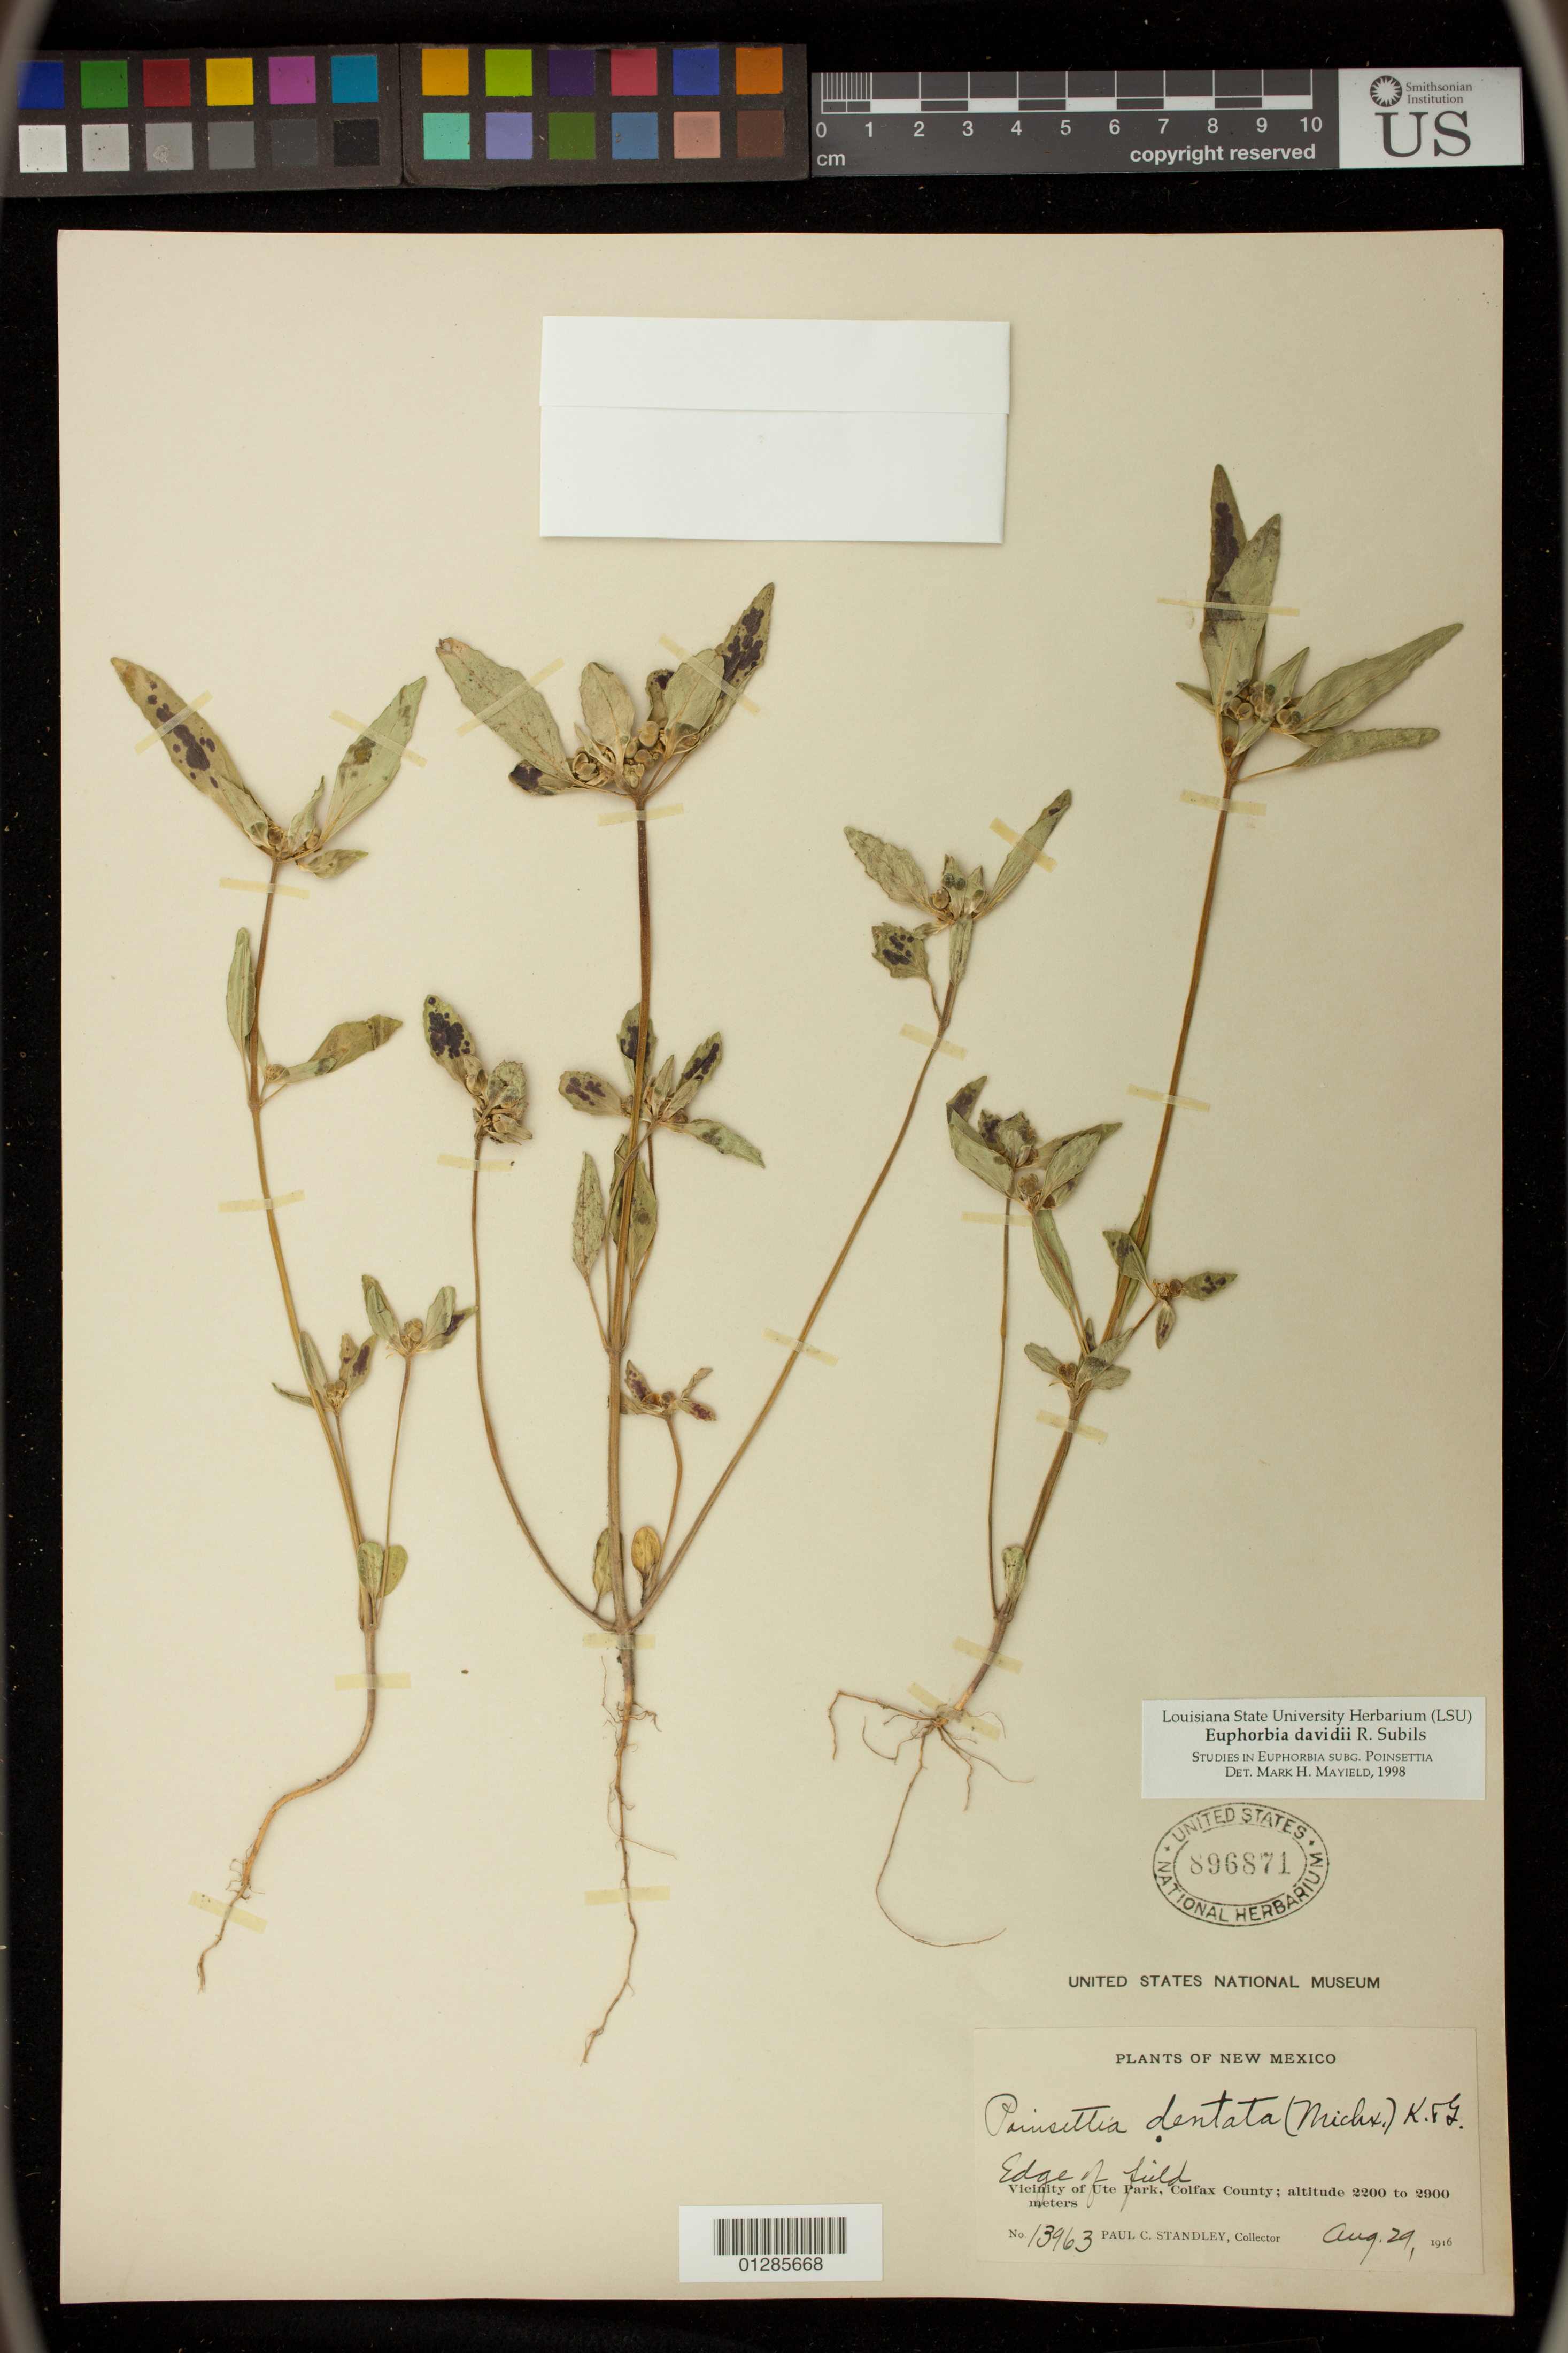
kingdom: Plantae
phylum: Tracheophyta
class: Magnoliopsida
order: Malpighiales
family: Euphorbiaceae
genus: Euphorbia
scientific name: Euphorbia davidii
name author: Subils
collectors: Standley, Paul Carpenter, Steyermark, Julian Alfred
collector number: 13963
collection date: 1916-08-29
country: United States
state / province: New Mexico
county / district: Colfax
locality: Vicinity of Ute Park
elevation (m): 2200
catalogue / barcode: US 896871